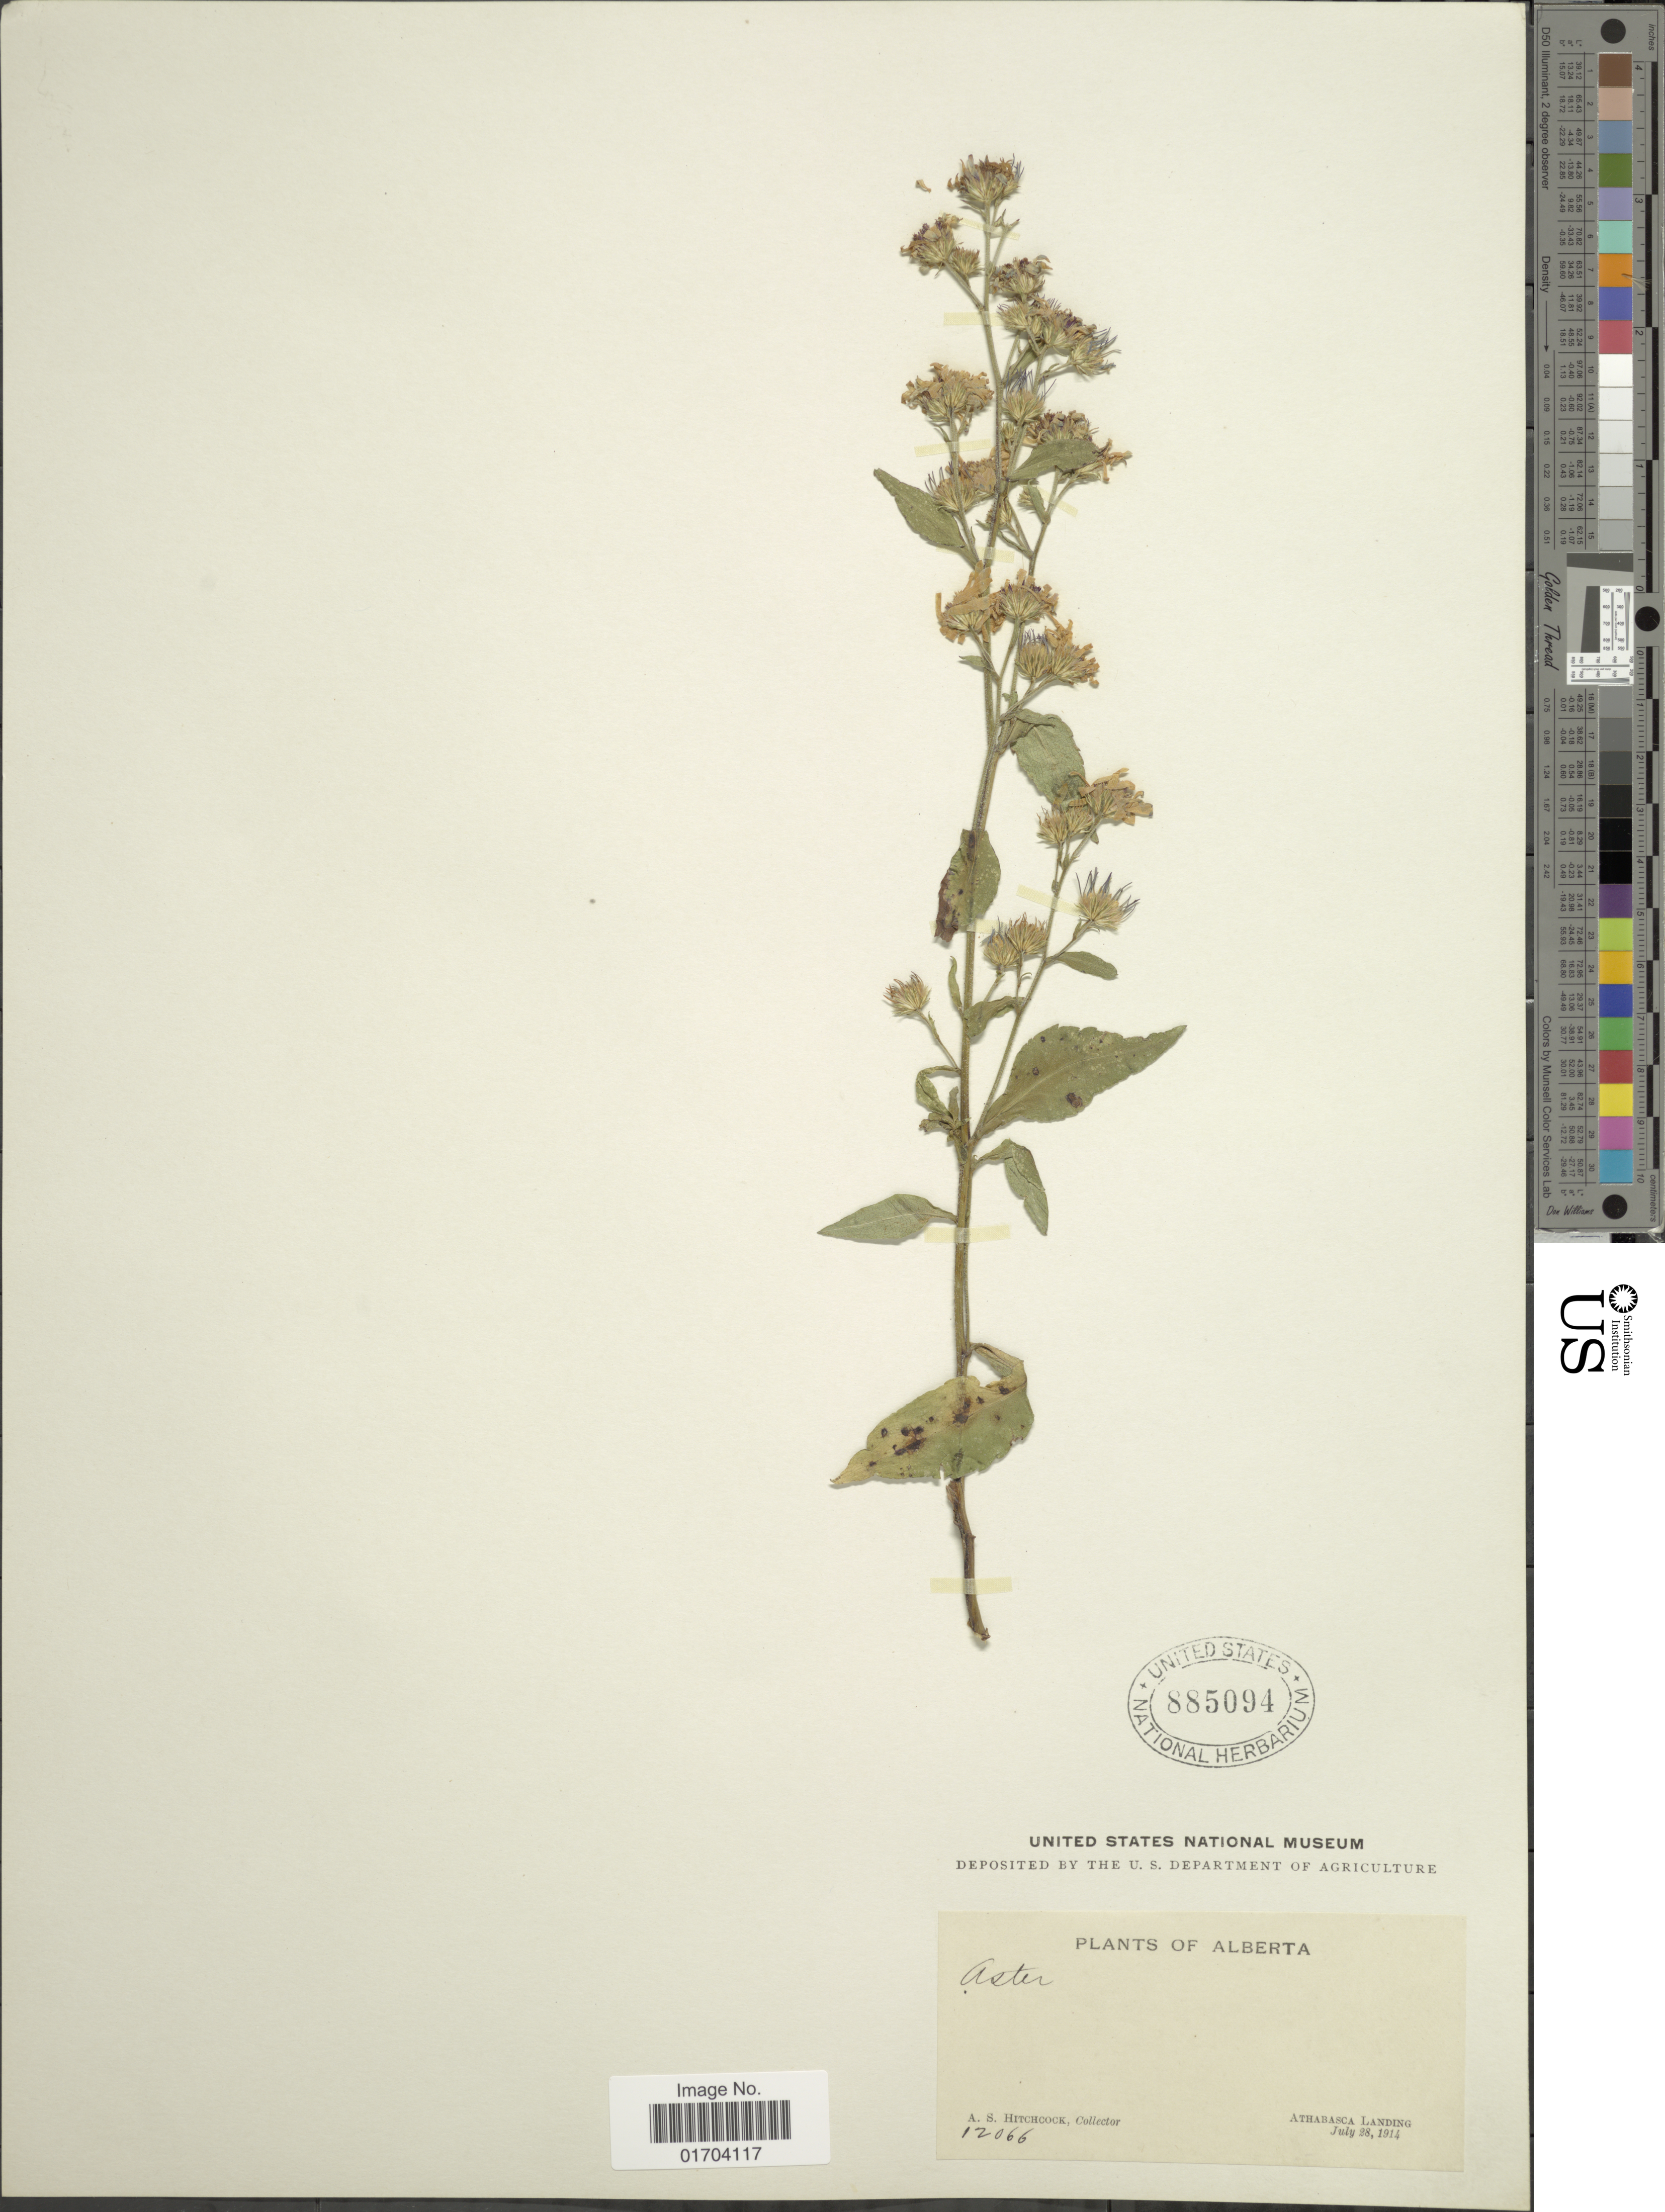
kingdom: Plantae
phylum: Tracheophyta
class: Magnoliopsida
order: Asterales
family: Asteraceae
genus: Symphyotrichum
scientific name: Symphyotrichum sp.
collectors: A. S. Hitchcock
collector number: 12066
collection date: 1914-07-28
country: Canada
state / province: Alberta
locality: Athabasca Landing.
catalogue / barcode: US 885094